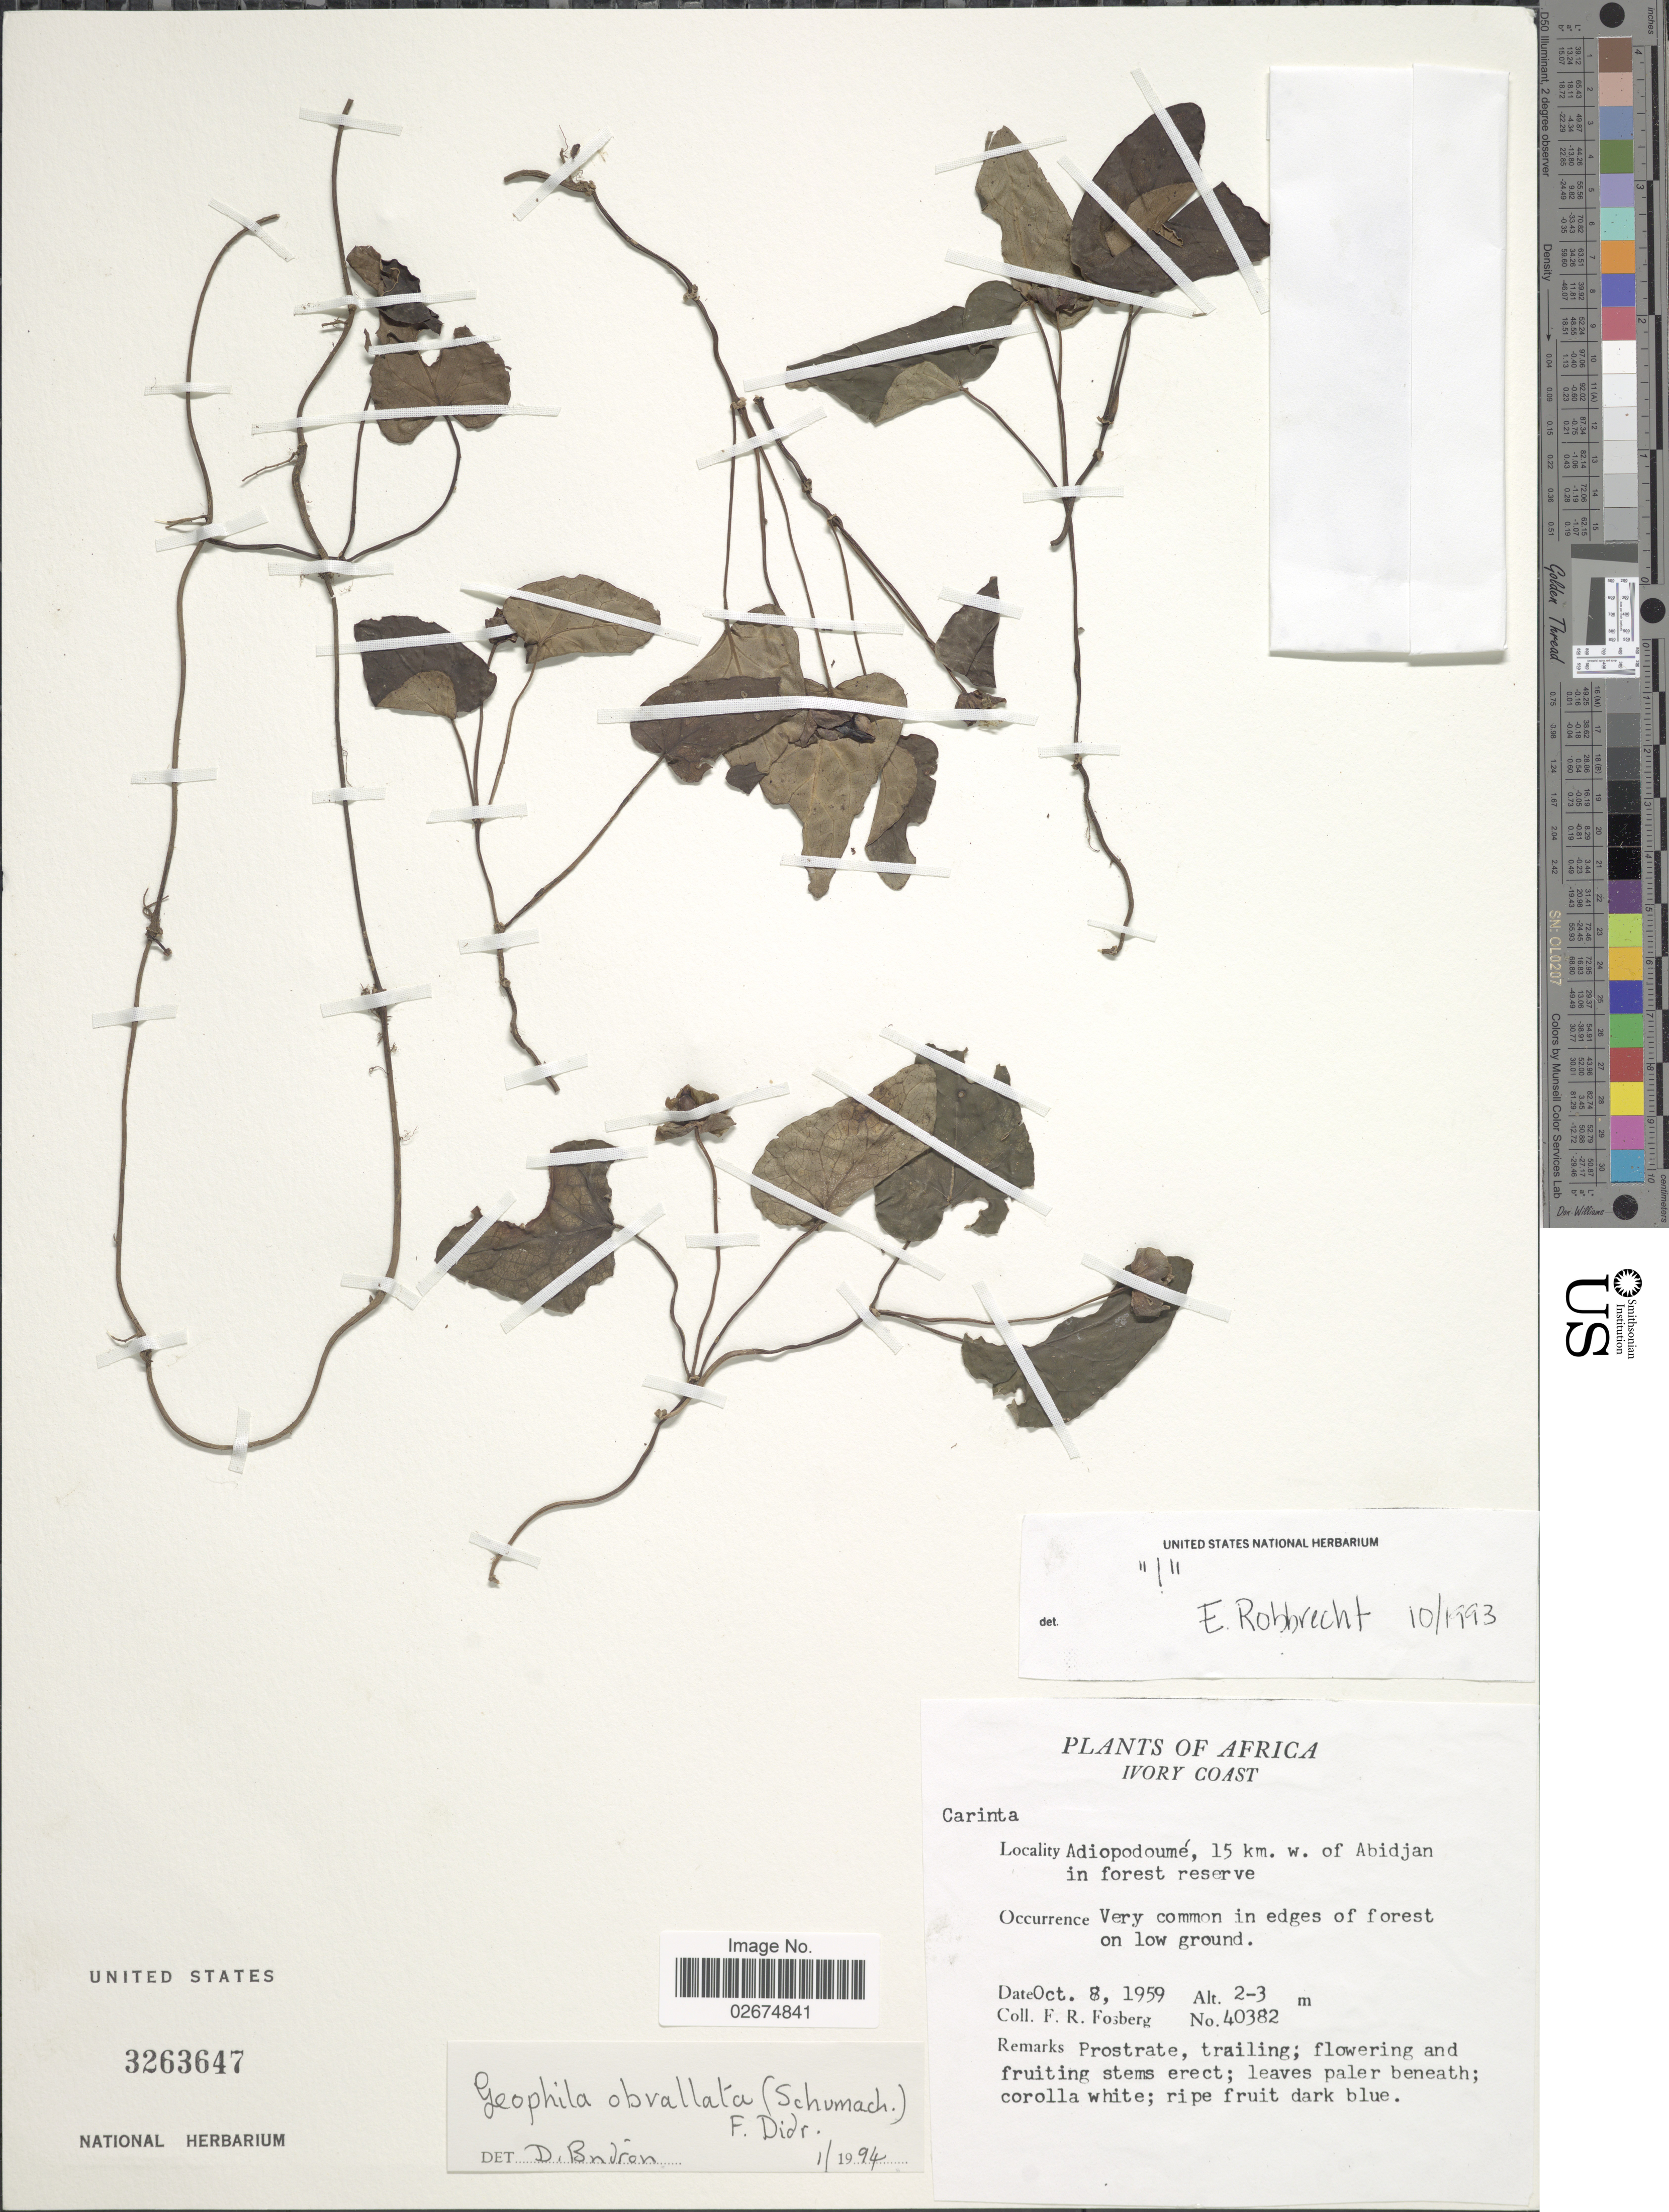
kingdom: Plantae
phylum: Tracheophyta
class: Magnoliopsida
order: Gentianales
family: Rubiaceae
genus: Geophila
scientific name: Geophila obvallata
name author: (Schumach.) Didr.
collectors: F. R. Fosberg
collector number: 40382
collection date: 1959-10-08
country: Ivory Coast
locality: Adiopodoumé, 15 km. w. of Abidjan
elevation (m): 2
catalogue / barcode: US 3263647